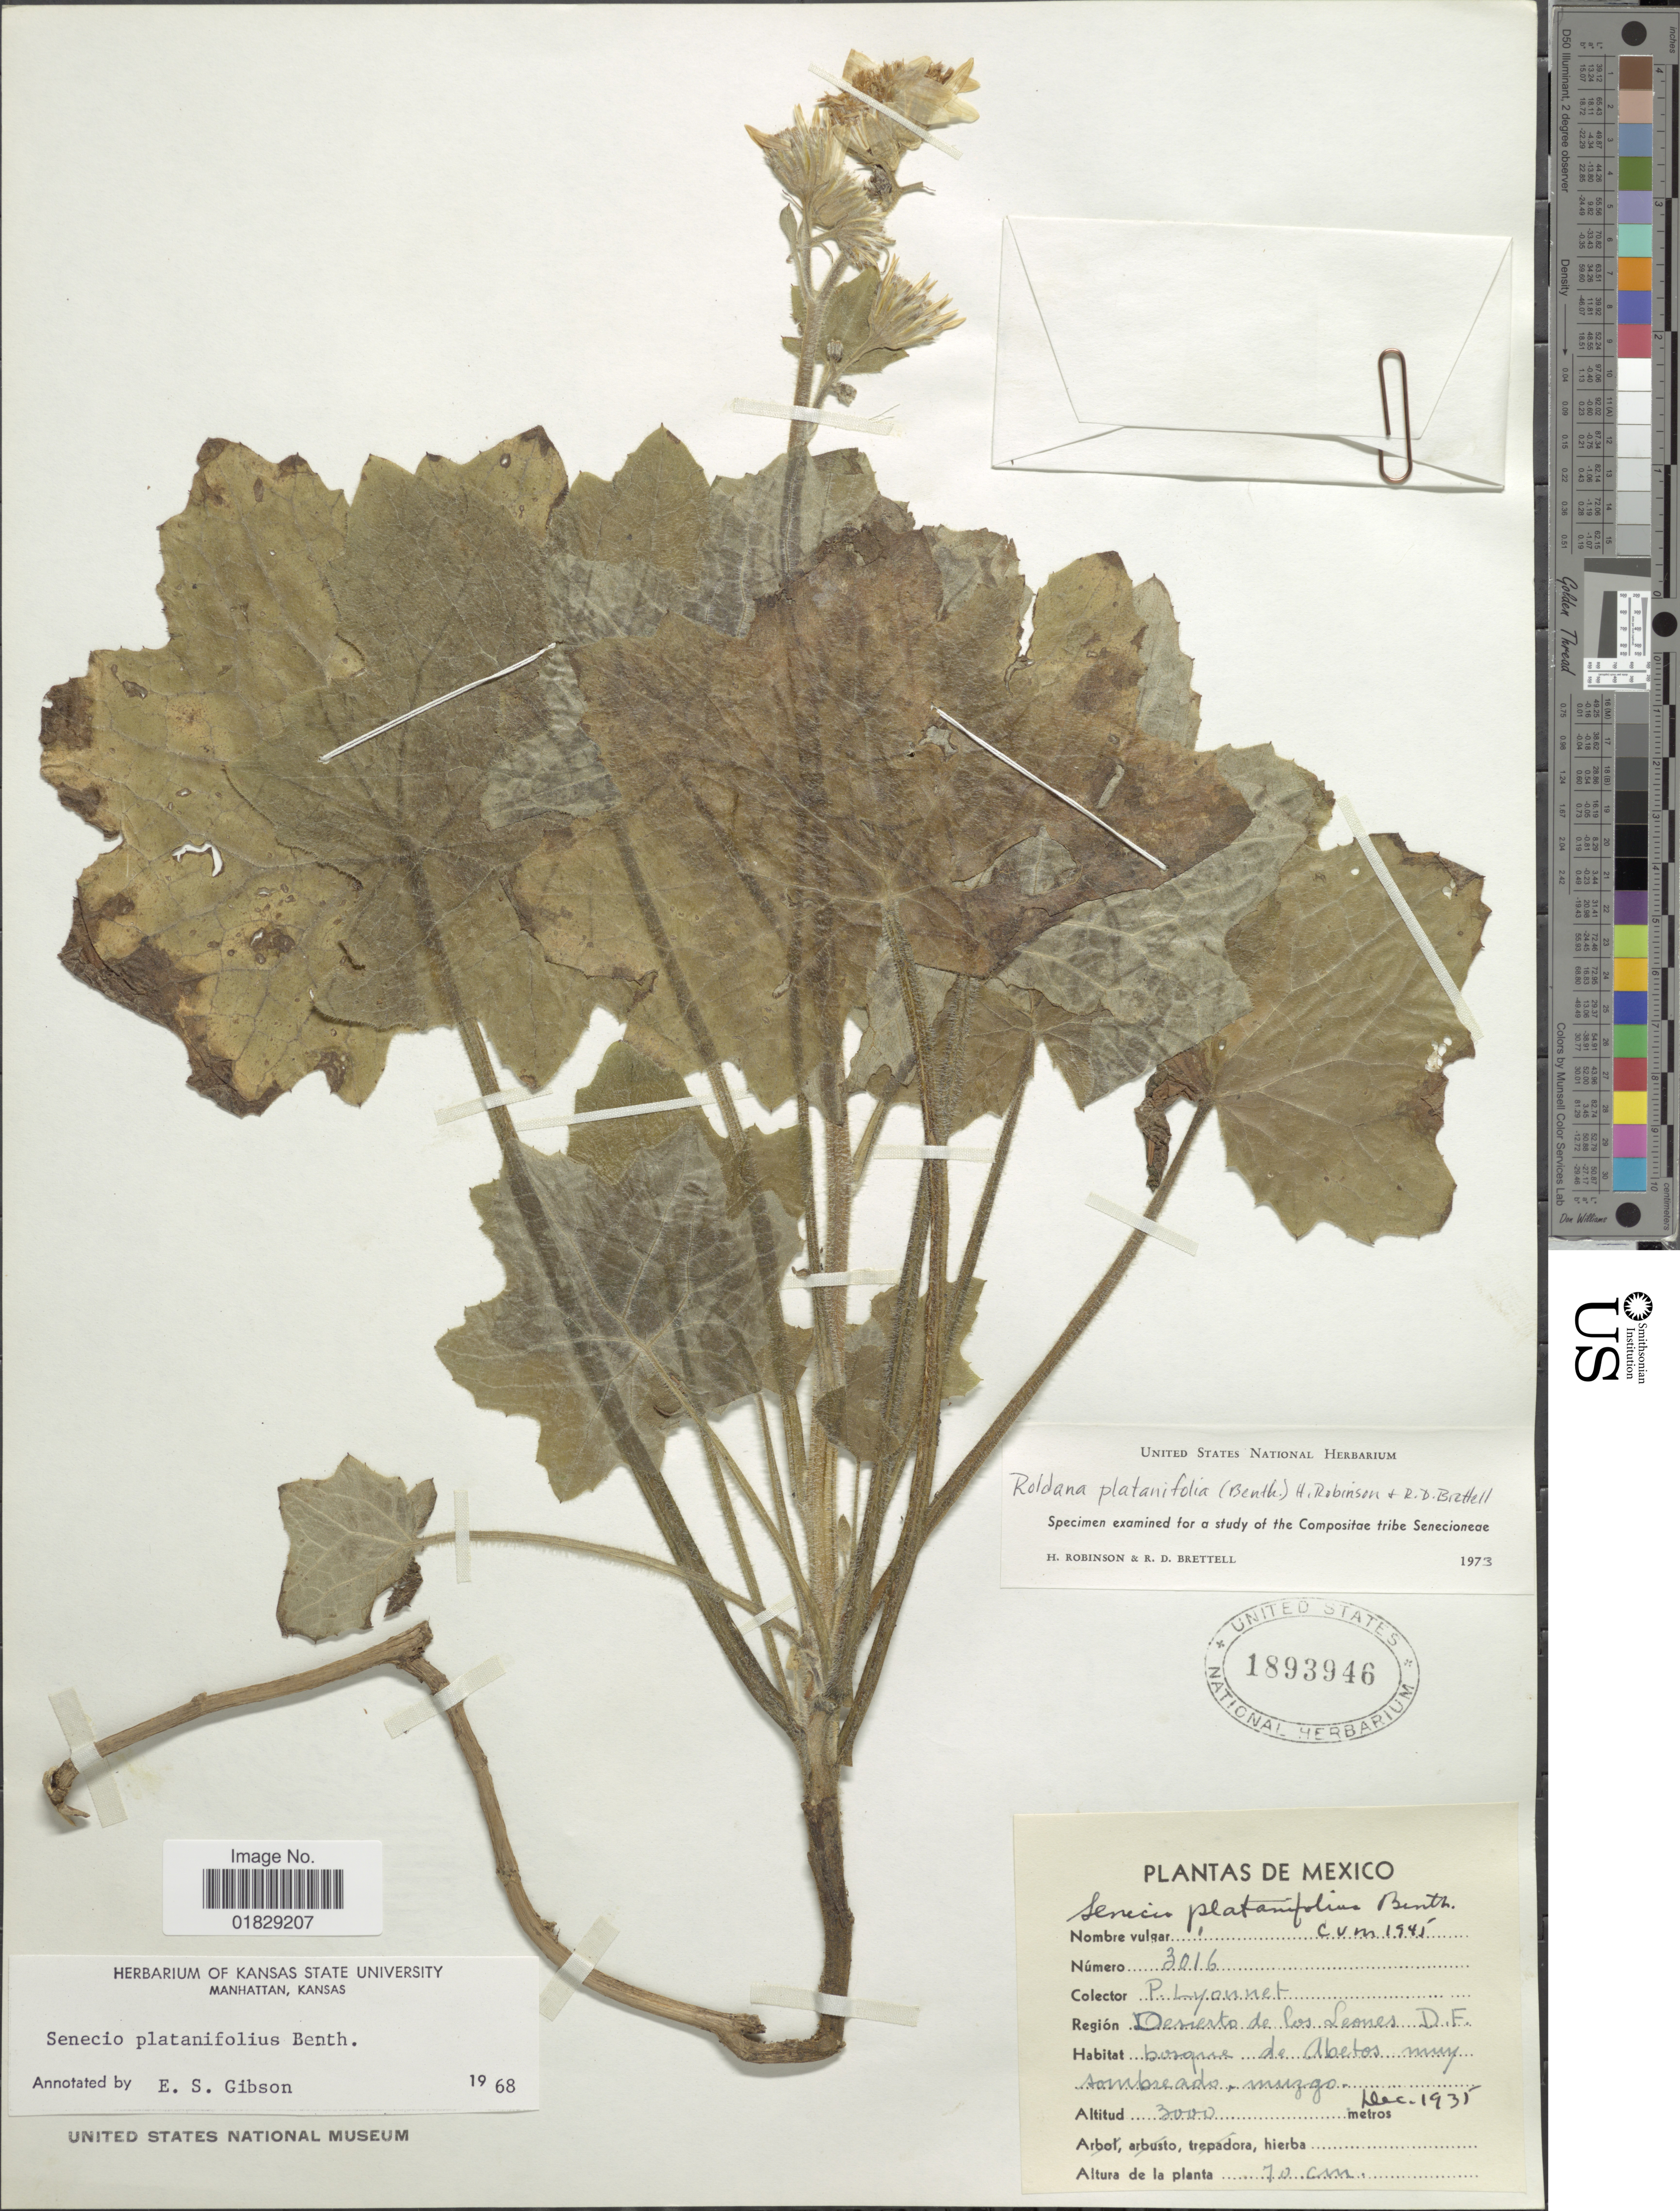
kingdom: Plantae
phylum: Tracheophyta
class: Magnoliopsida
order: Asterales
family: Asteraceae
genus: Roldana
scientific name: Roldana platanifolia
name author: (Benth.) H. Rob. & Brettell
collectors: P. Lyonnet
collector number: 3016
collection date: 1935-12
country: Mexico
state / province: Distrito Federal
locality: Desierto de los Leones D.F.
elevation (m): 3000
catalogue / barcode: US 1893946